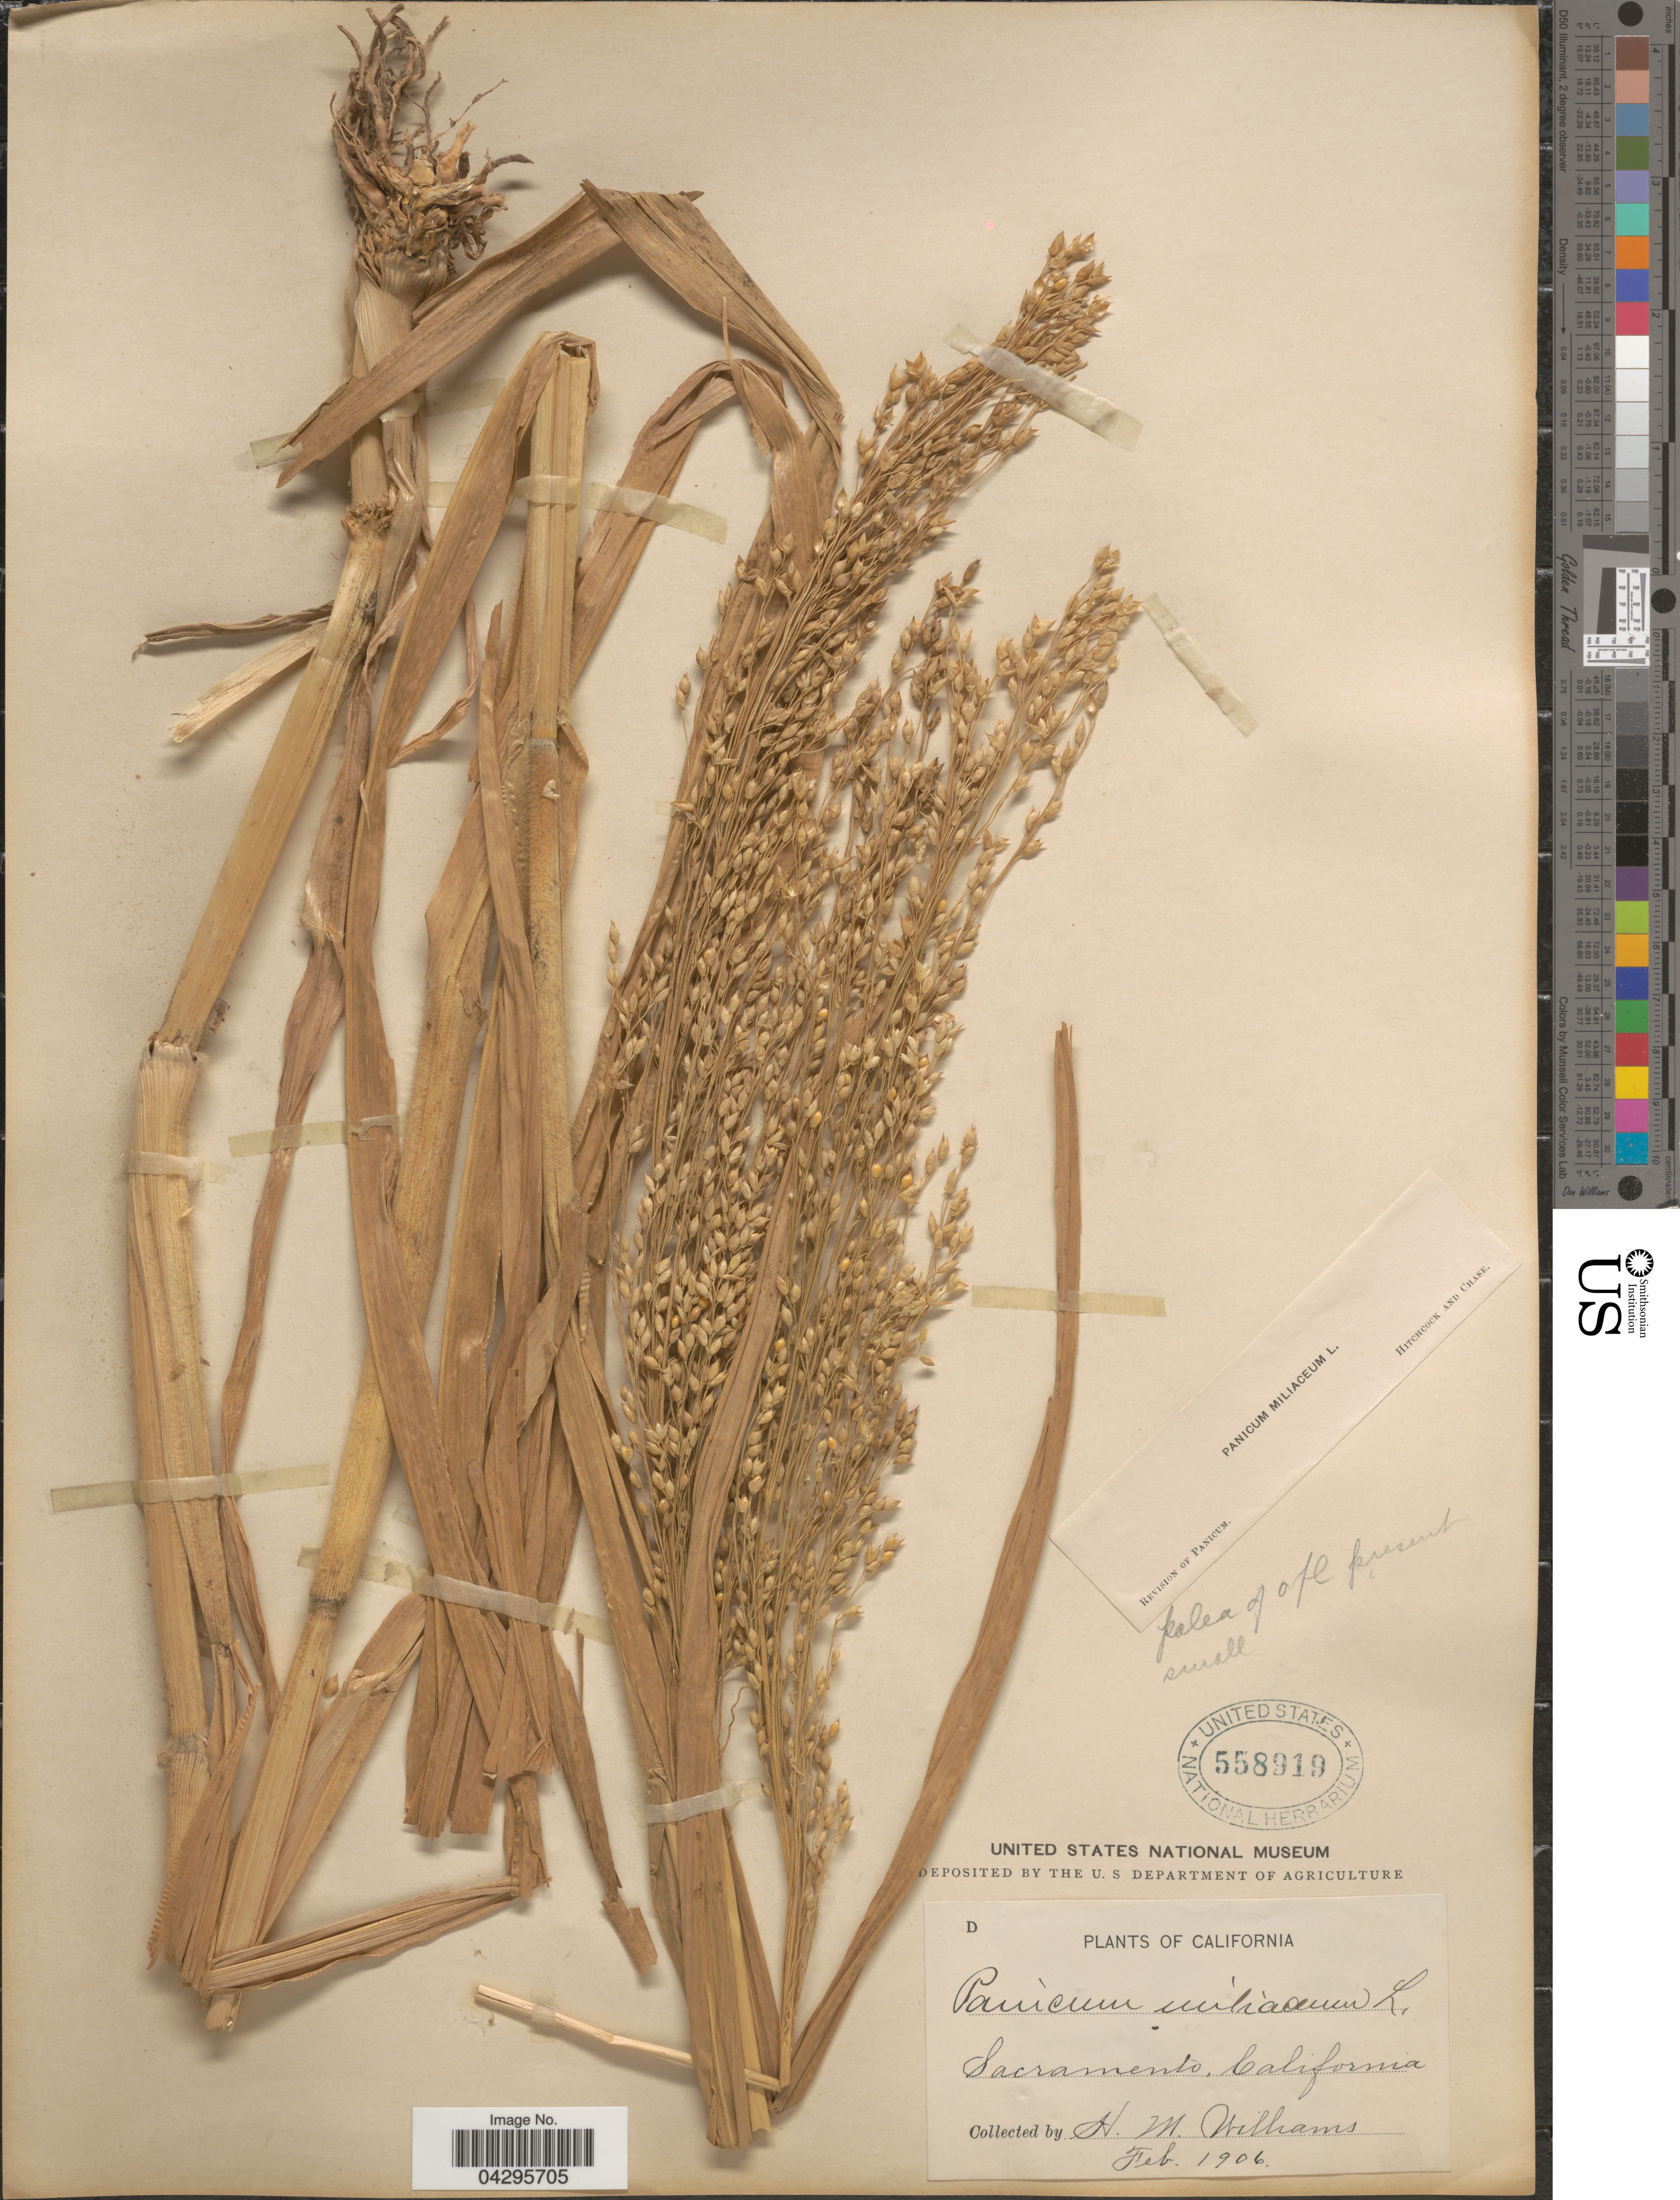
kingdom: Plantae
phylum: Tracheophyta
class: Liliopsida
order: Poales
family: Poaceae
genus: Panicum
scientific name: Panicum miliaceum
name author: L.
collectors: H. Williams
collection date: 1906-02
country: United States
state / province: California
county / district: Sacramento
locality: Sacramento.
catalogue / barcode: US 558919